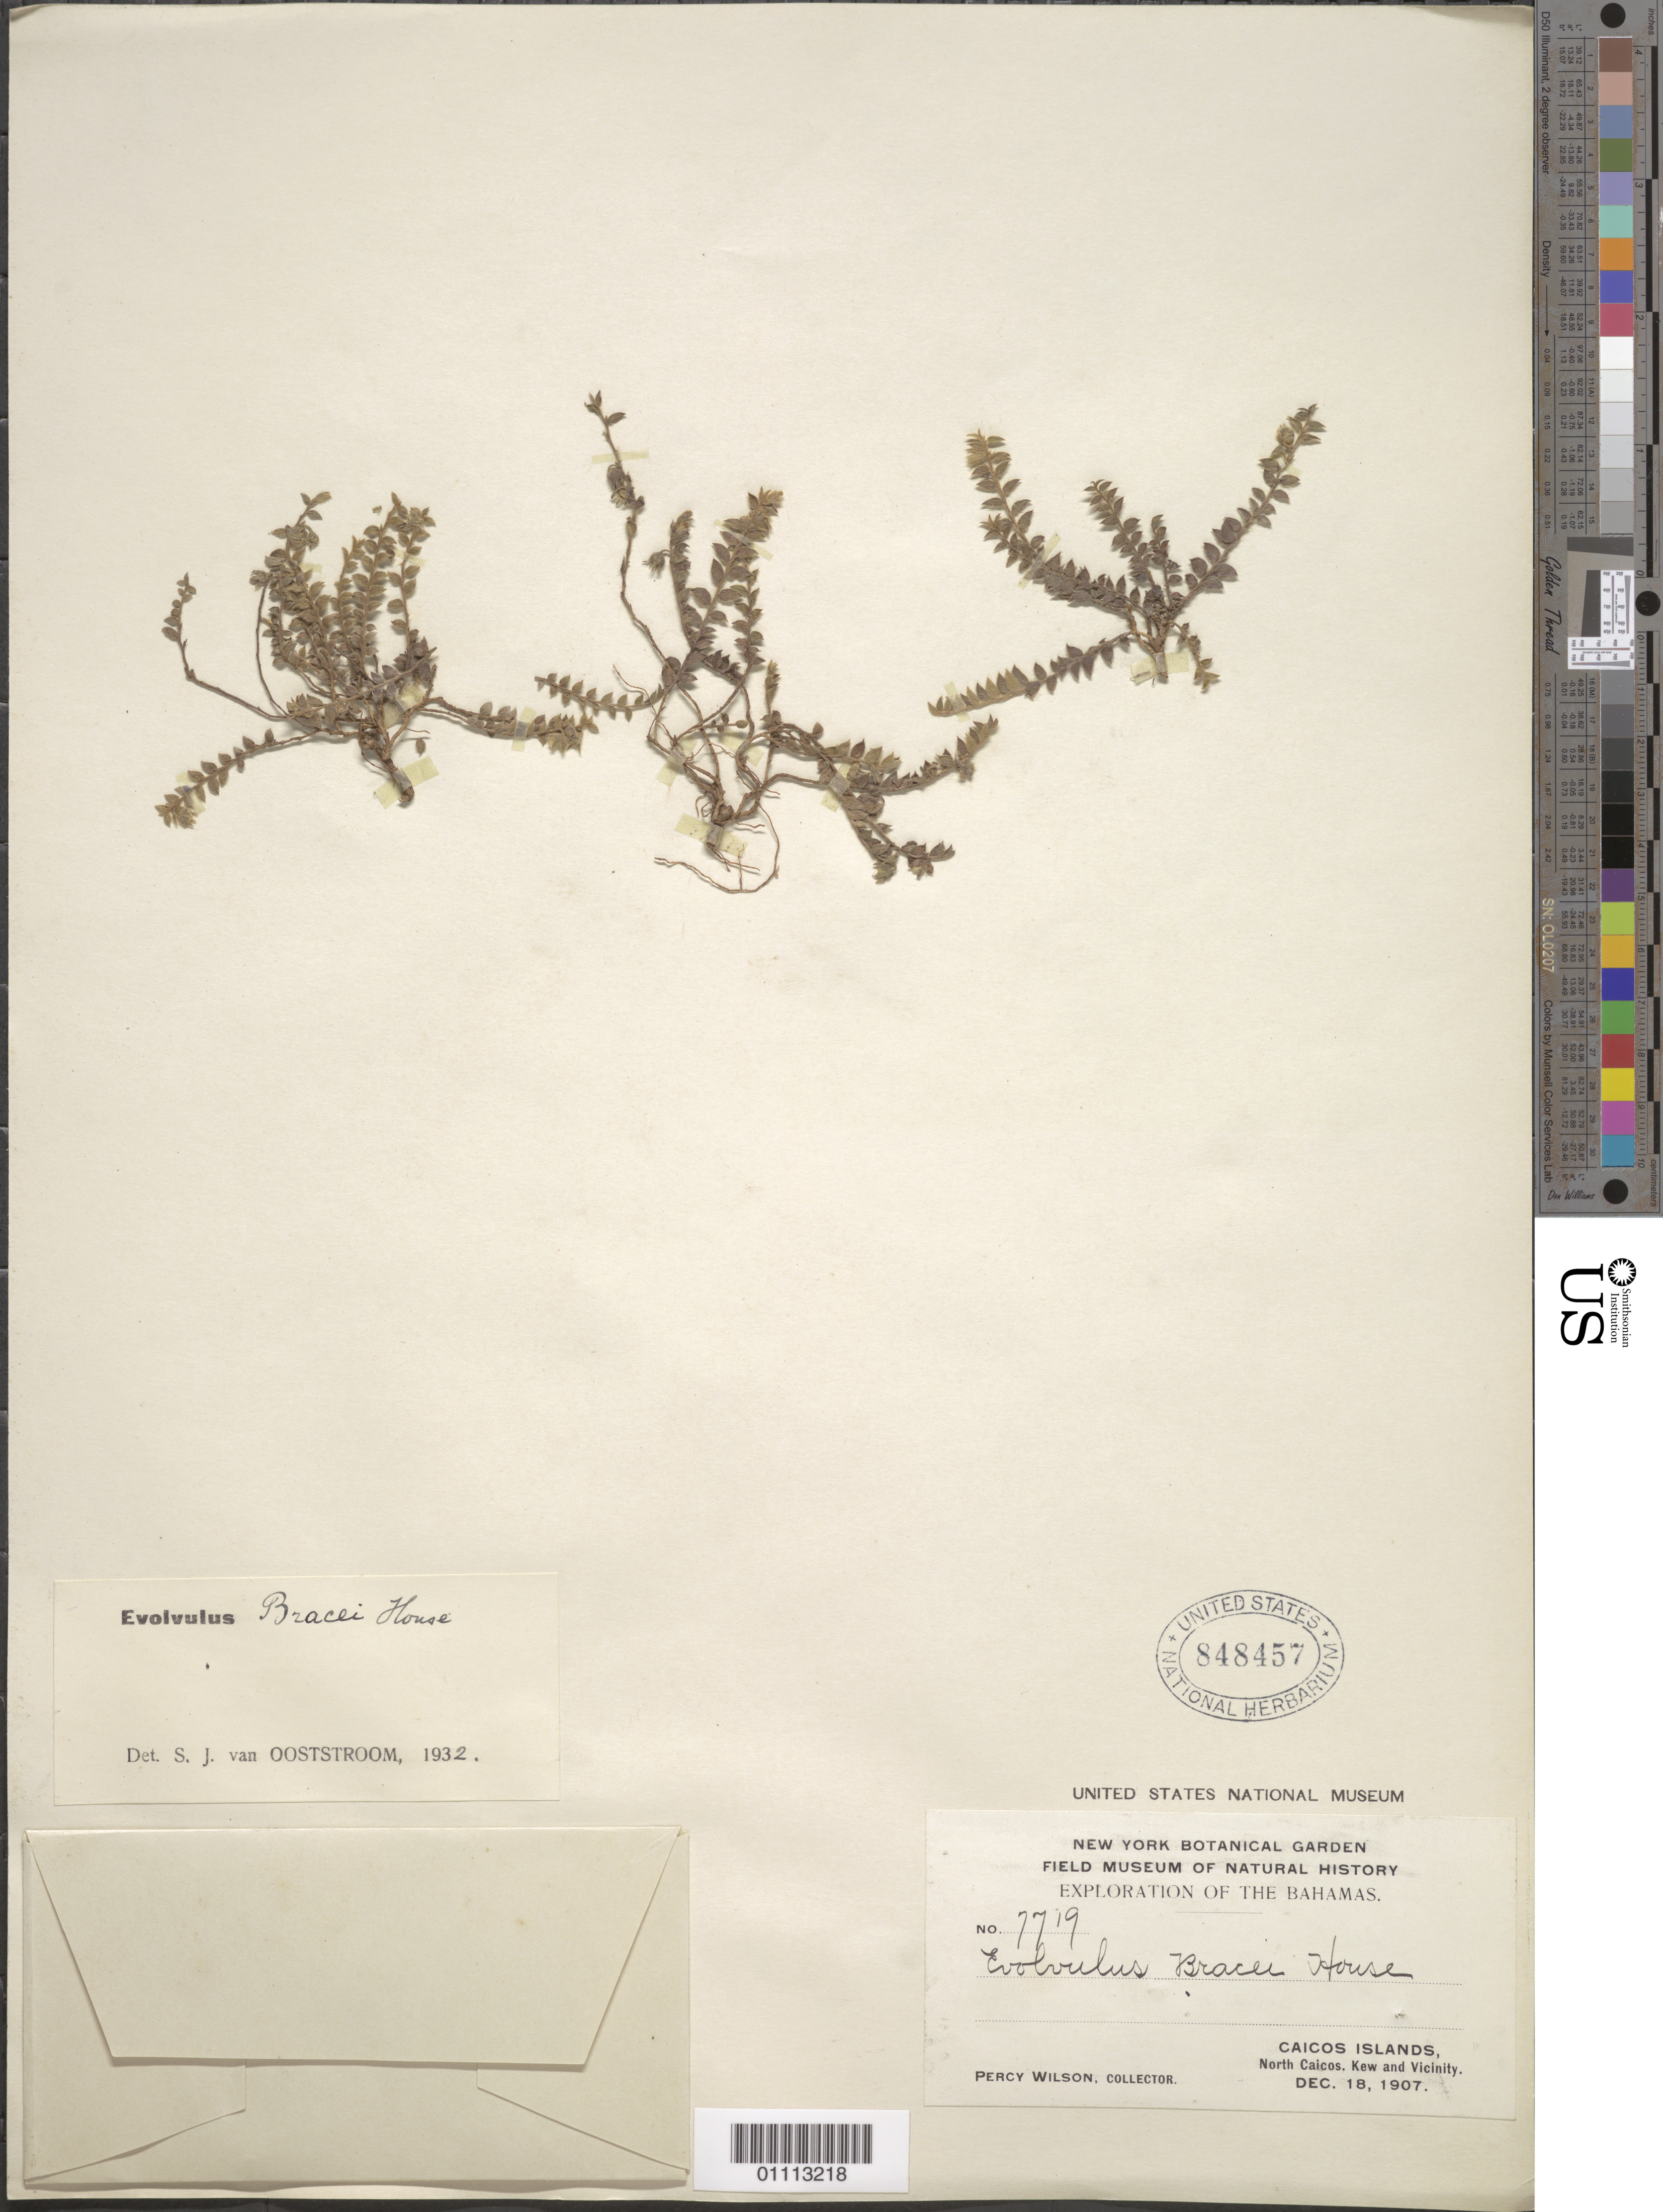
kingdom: Plantae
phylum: Tracheophyta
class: Magnoliopsida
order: Solanales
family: Convolvulaceae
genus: Evolvulus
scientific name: Evolvulus bracei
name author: House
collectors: P. Wilson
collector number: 7719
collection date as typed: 18 Dec 1907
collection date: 1907-12-18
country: Turks and Caicos Islands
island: North Caicos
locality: Kew and vicinity.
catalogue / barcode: US 848457